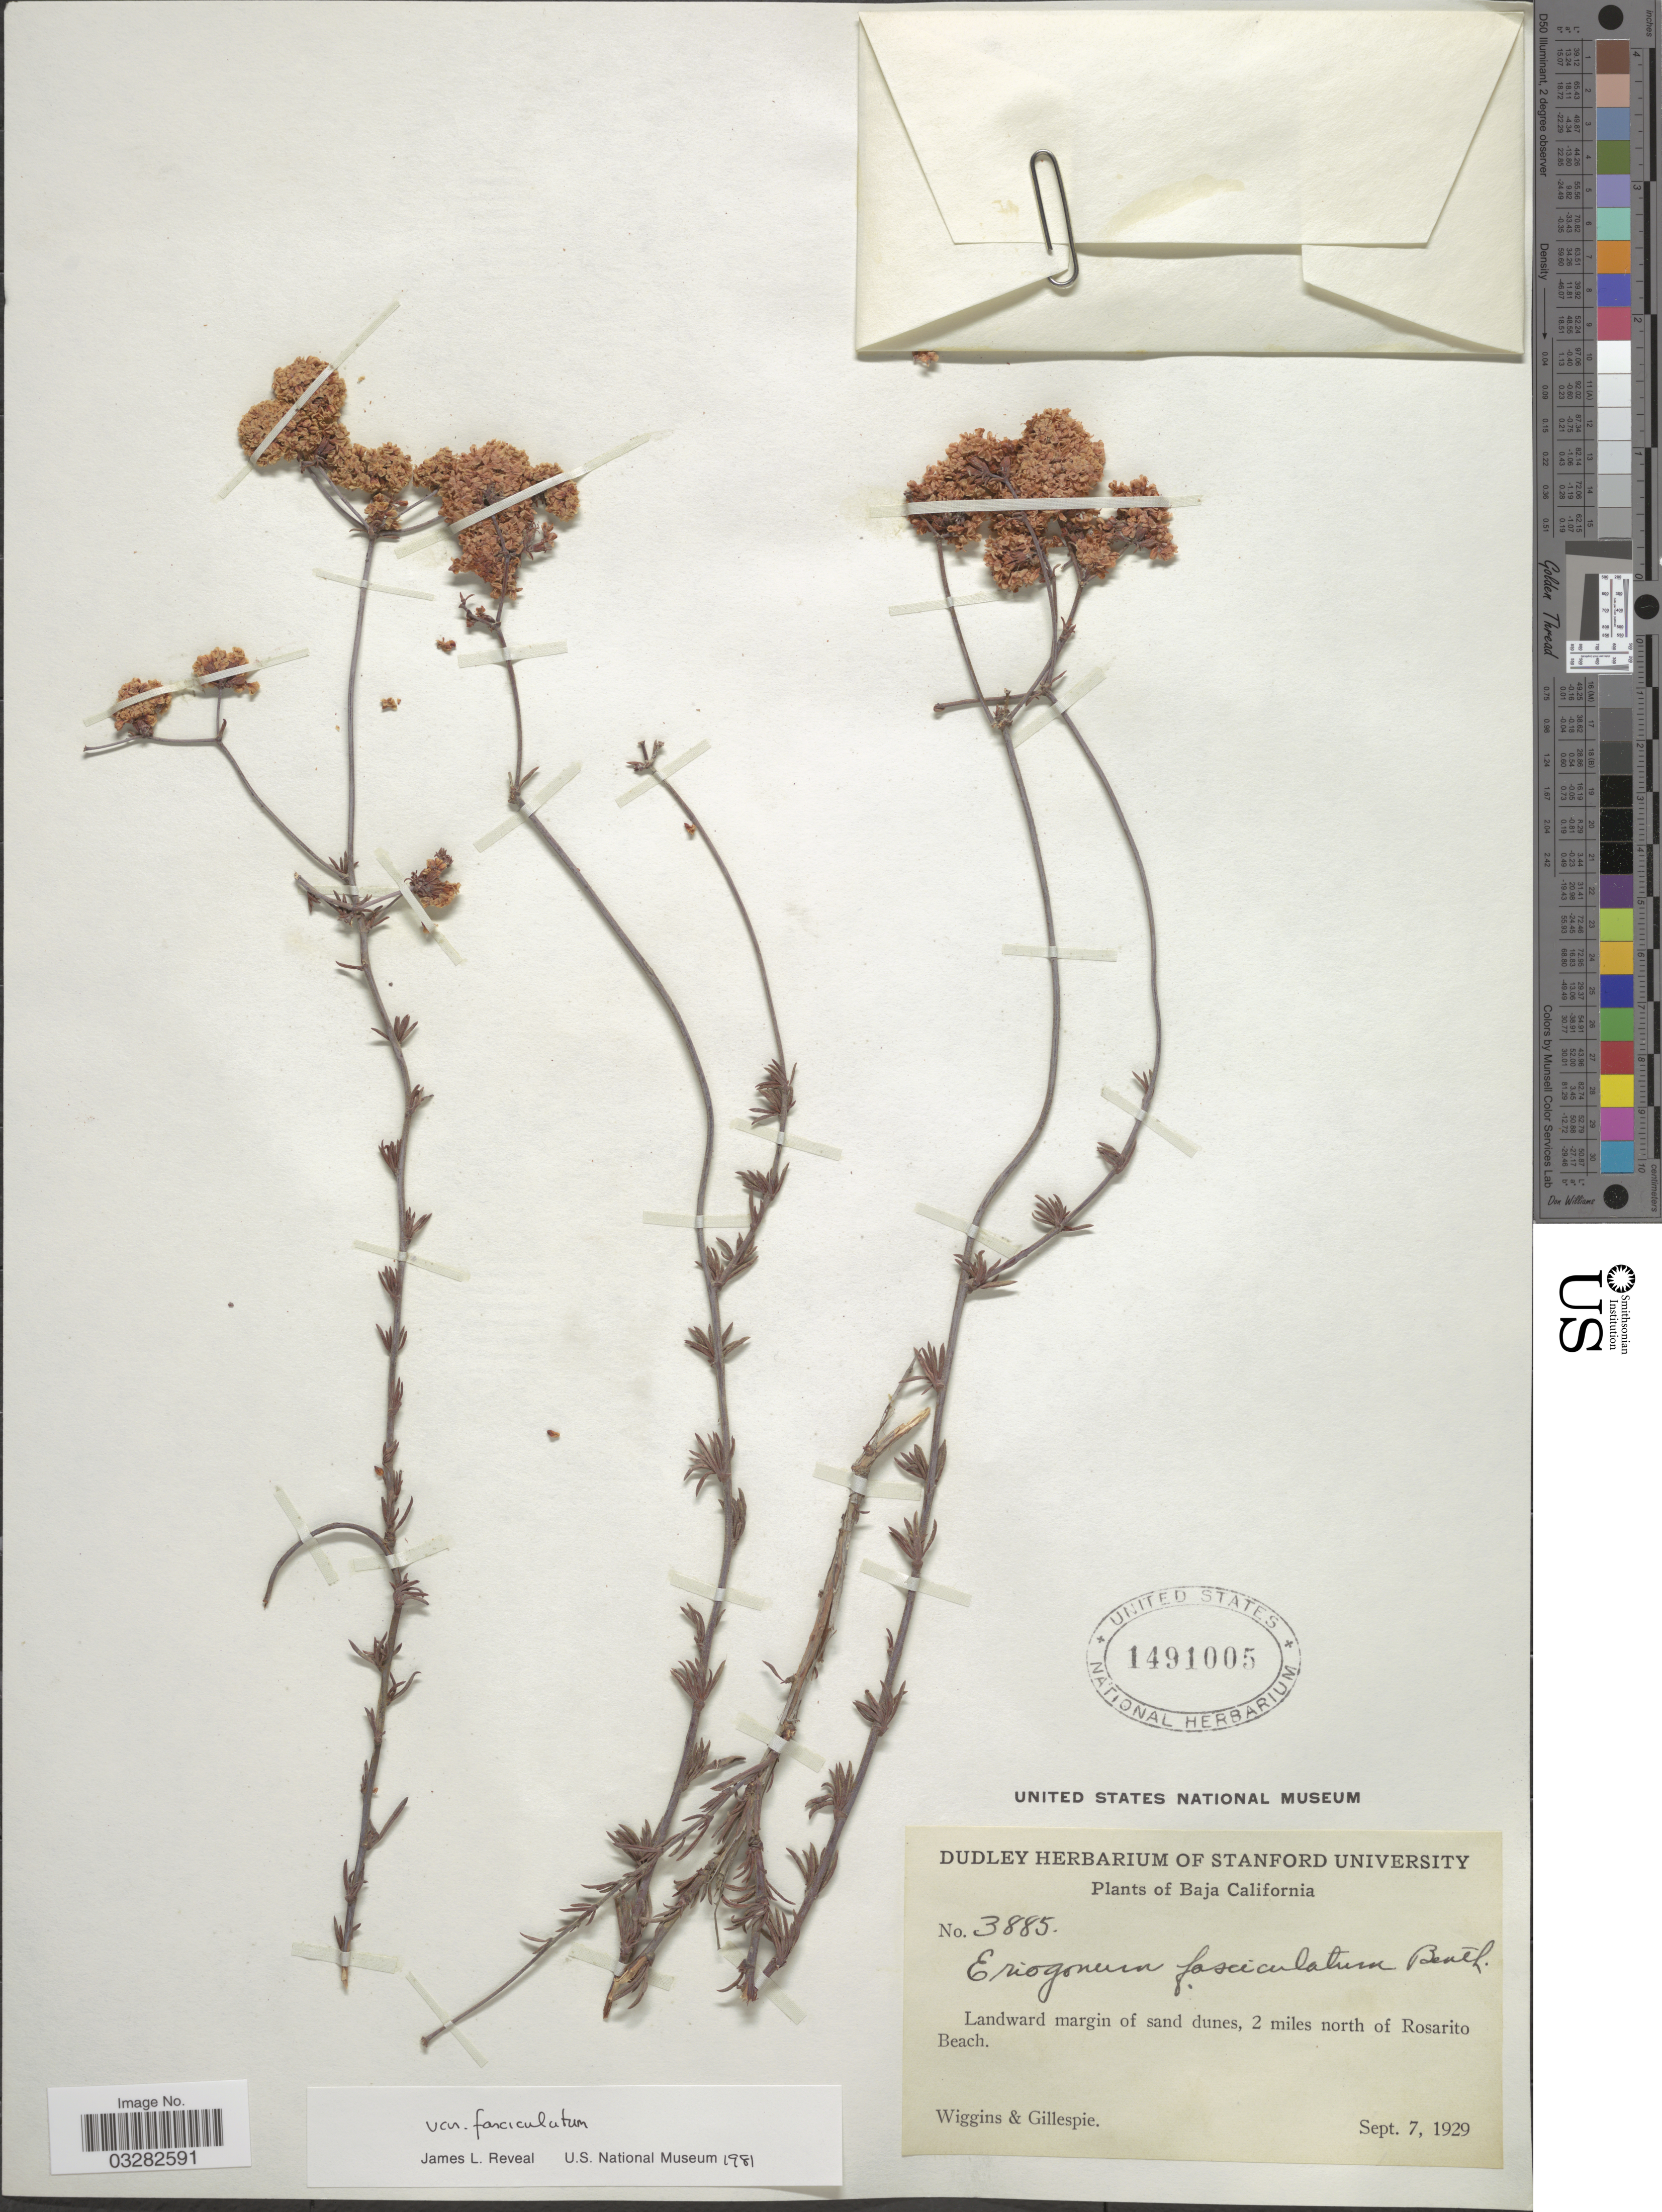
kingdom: Plantae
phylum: Tracheophyta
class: Magnoliopsida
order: Caryophyllales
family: Polygonaceae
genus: Eriogonum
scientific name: Eriogonum fasciculatum var. fasciculatum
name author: Benth.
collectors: -- Wiggins & -- Gillespie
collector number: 3885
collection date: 1929-09-07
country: Mexico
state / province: Baja California Norte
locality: Landward margin of sand dunes, 2 miles north of Rosarito Beach.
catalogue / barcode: US 1491005